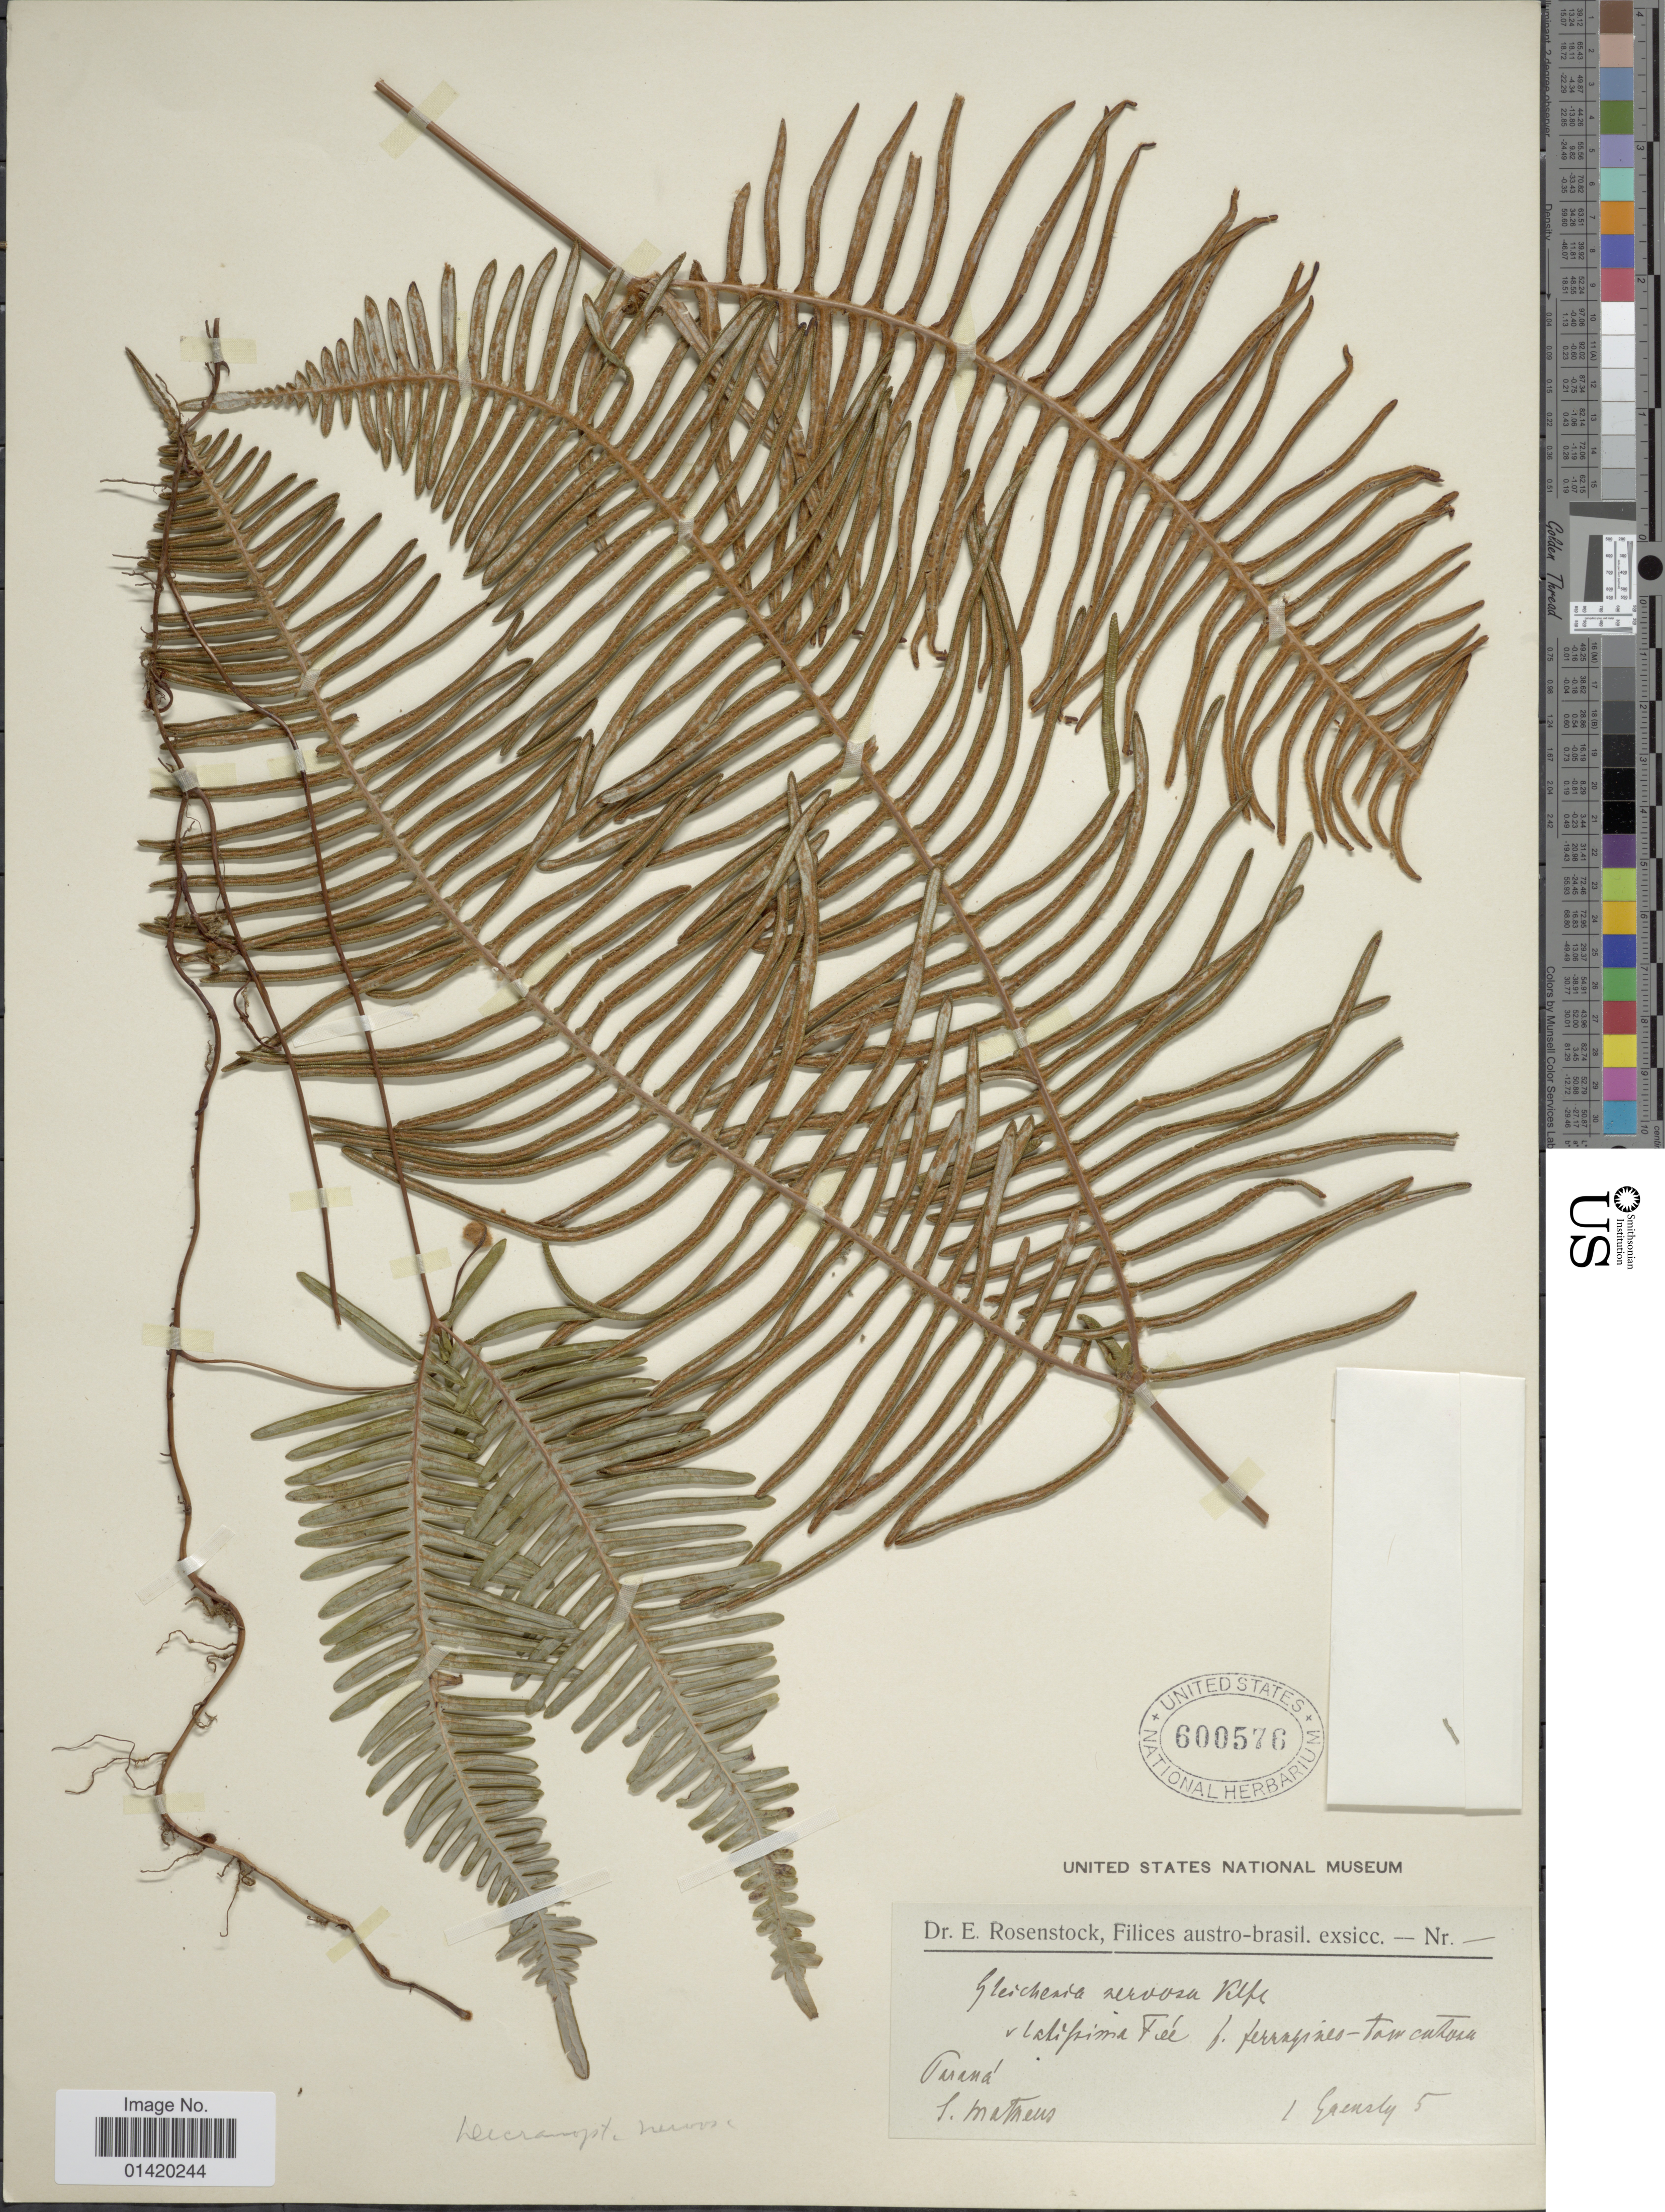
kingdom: Plantae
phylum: Tracheophyta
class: Polypodiopsida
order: Gleicheniales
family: Gleicheniaceae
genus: Dicranopteris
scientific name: Dicranopteris nervosa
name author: (Kaulf.) Maxon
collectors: Gaersly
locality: Tuená, S Mat [illegible text]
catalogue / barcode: US 600576